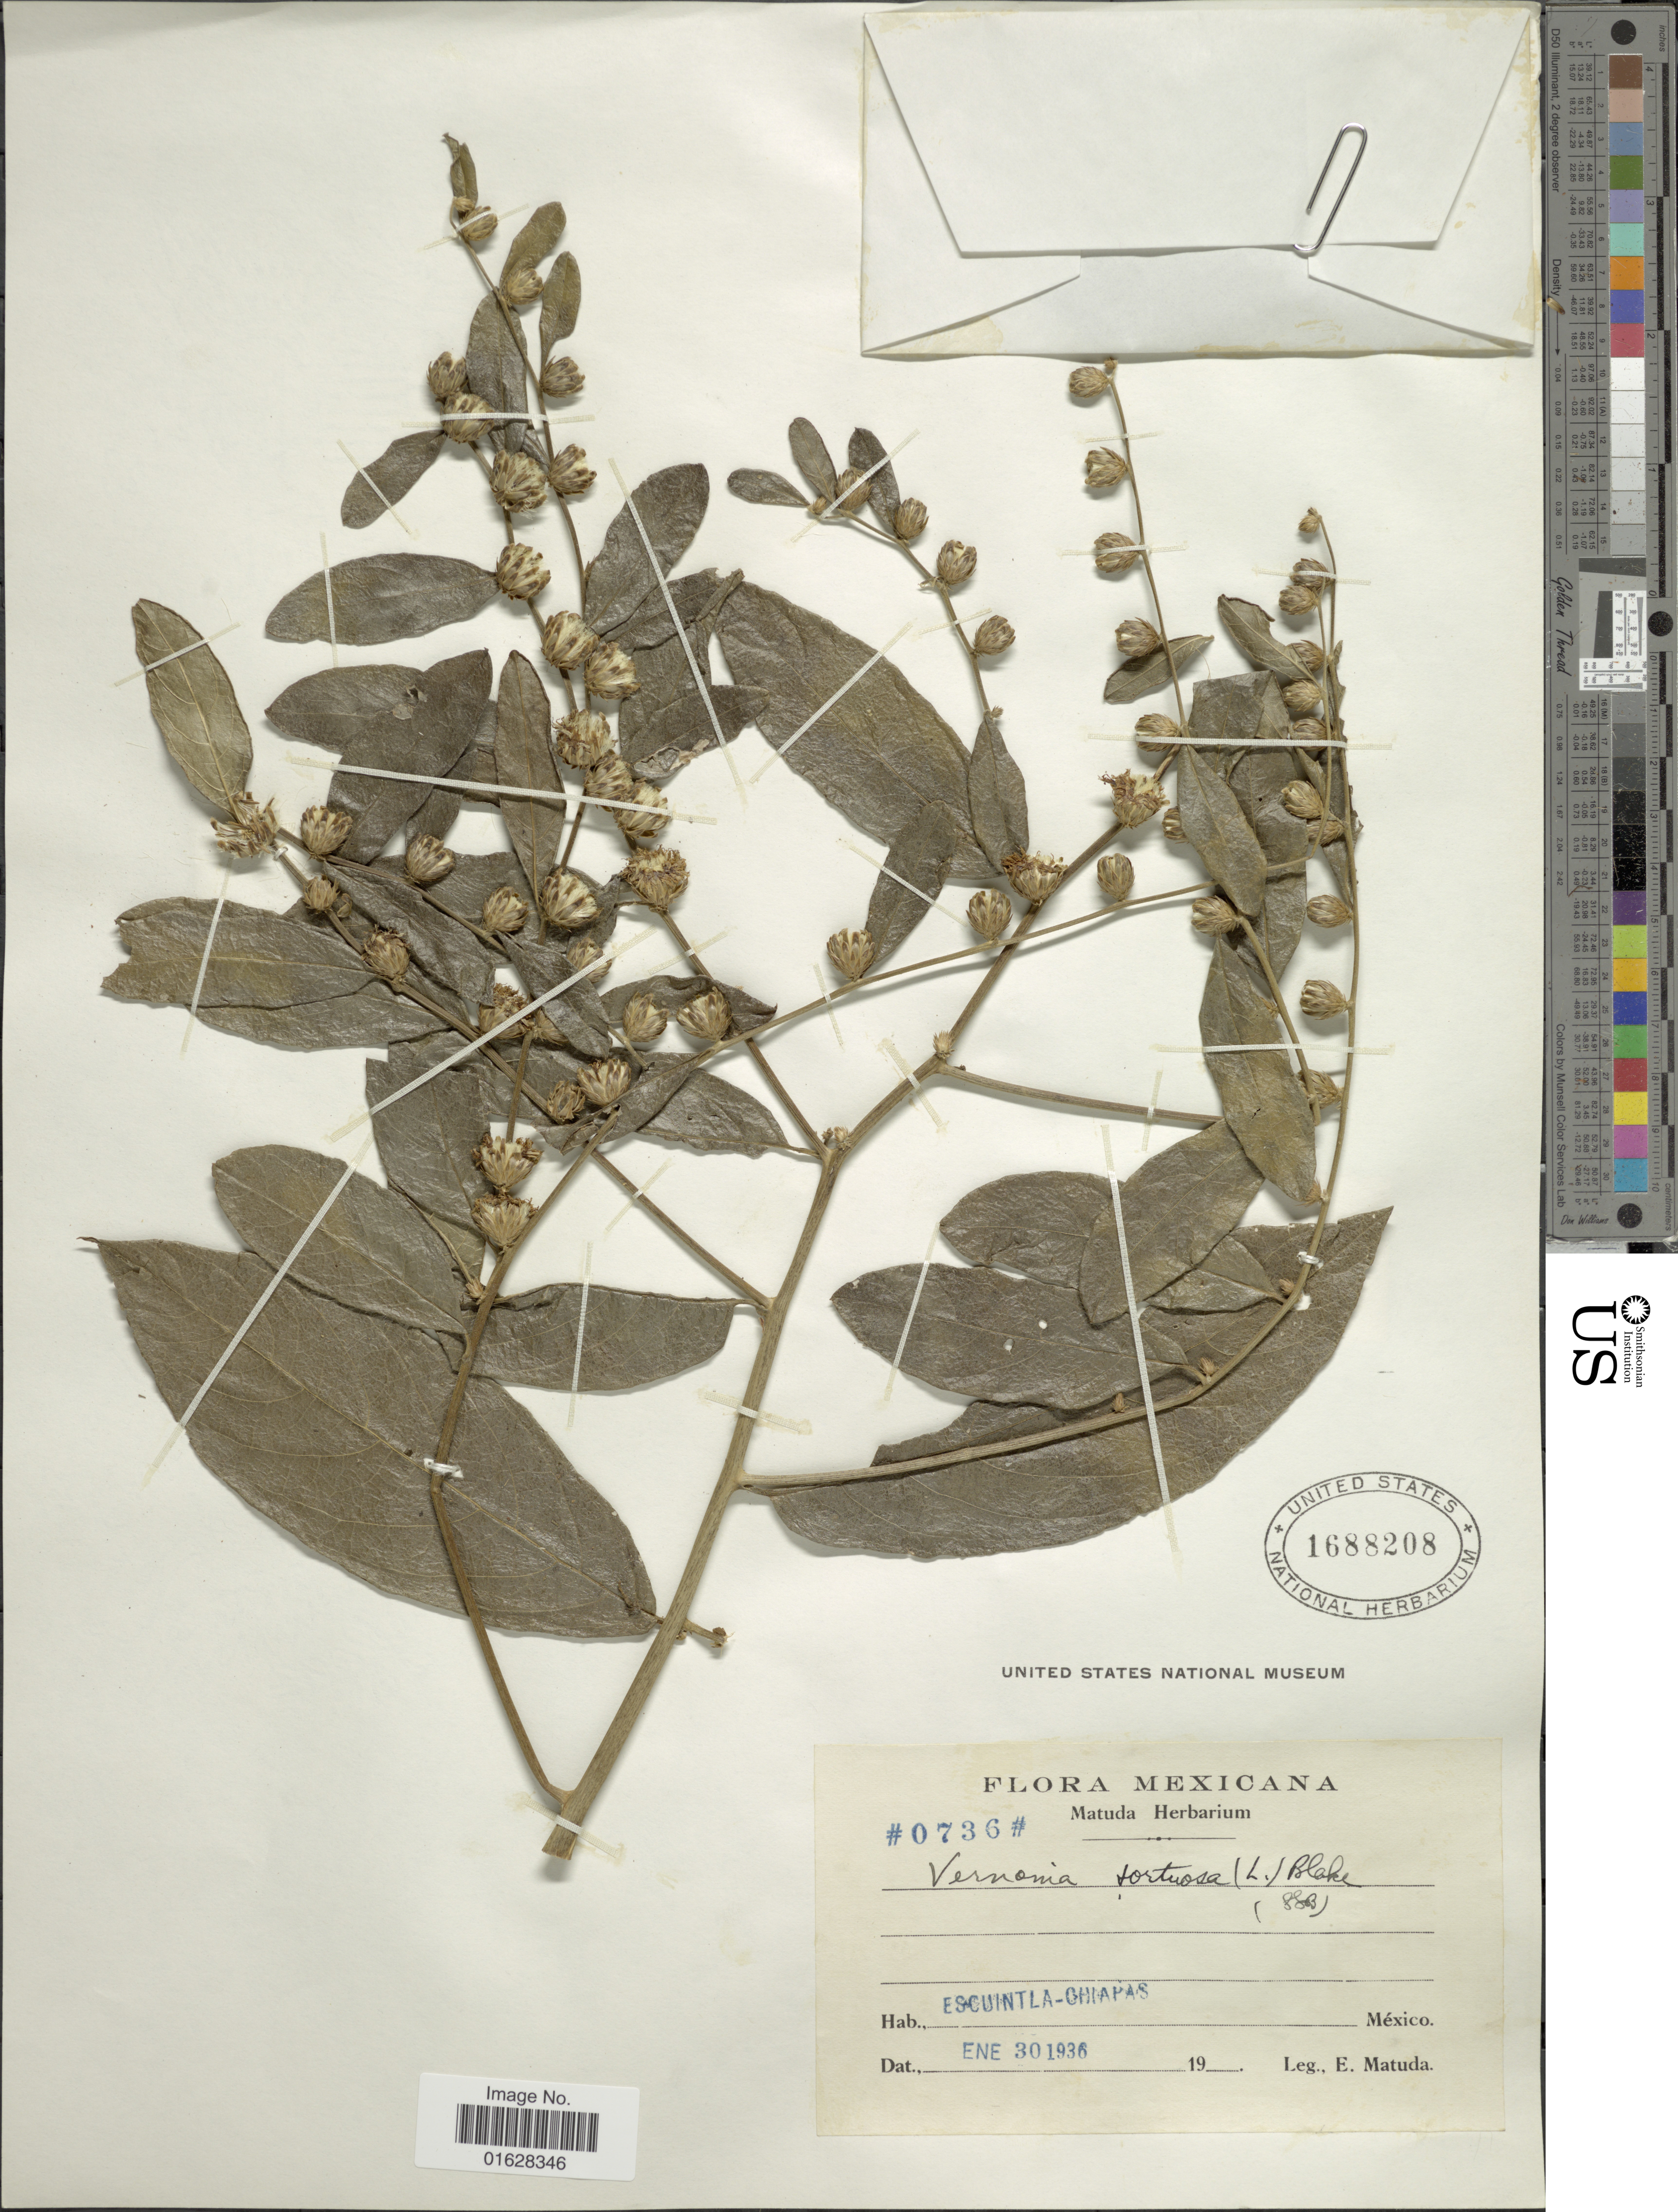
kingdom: Plantae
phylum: Tracheophyta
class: Magnoliopsida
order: Asterales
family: Asteraceae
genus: Lepidaploa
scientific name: Lepidaploa tortuosa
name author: (L.) H. Rob.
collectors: E. Matuda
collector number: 0736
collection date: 1936-01-30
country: Mexico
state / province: Chiapas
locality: Mexicana, Escuintla, Chiapas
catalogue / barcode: US 1688208